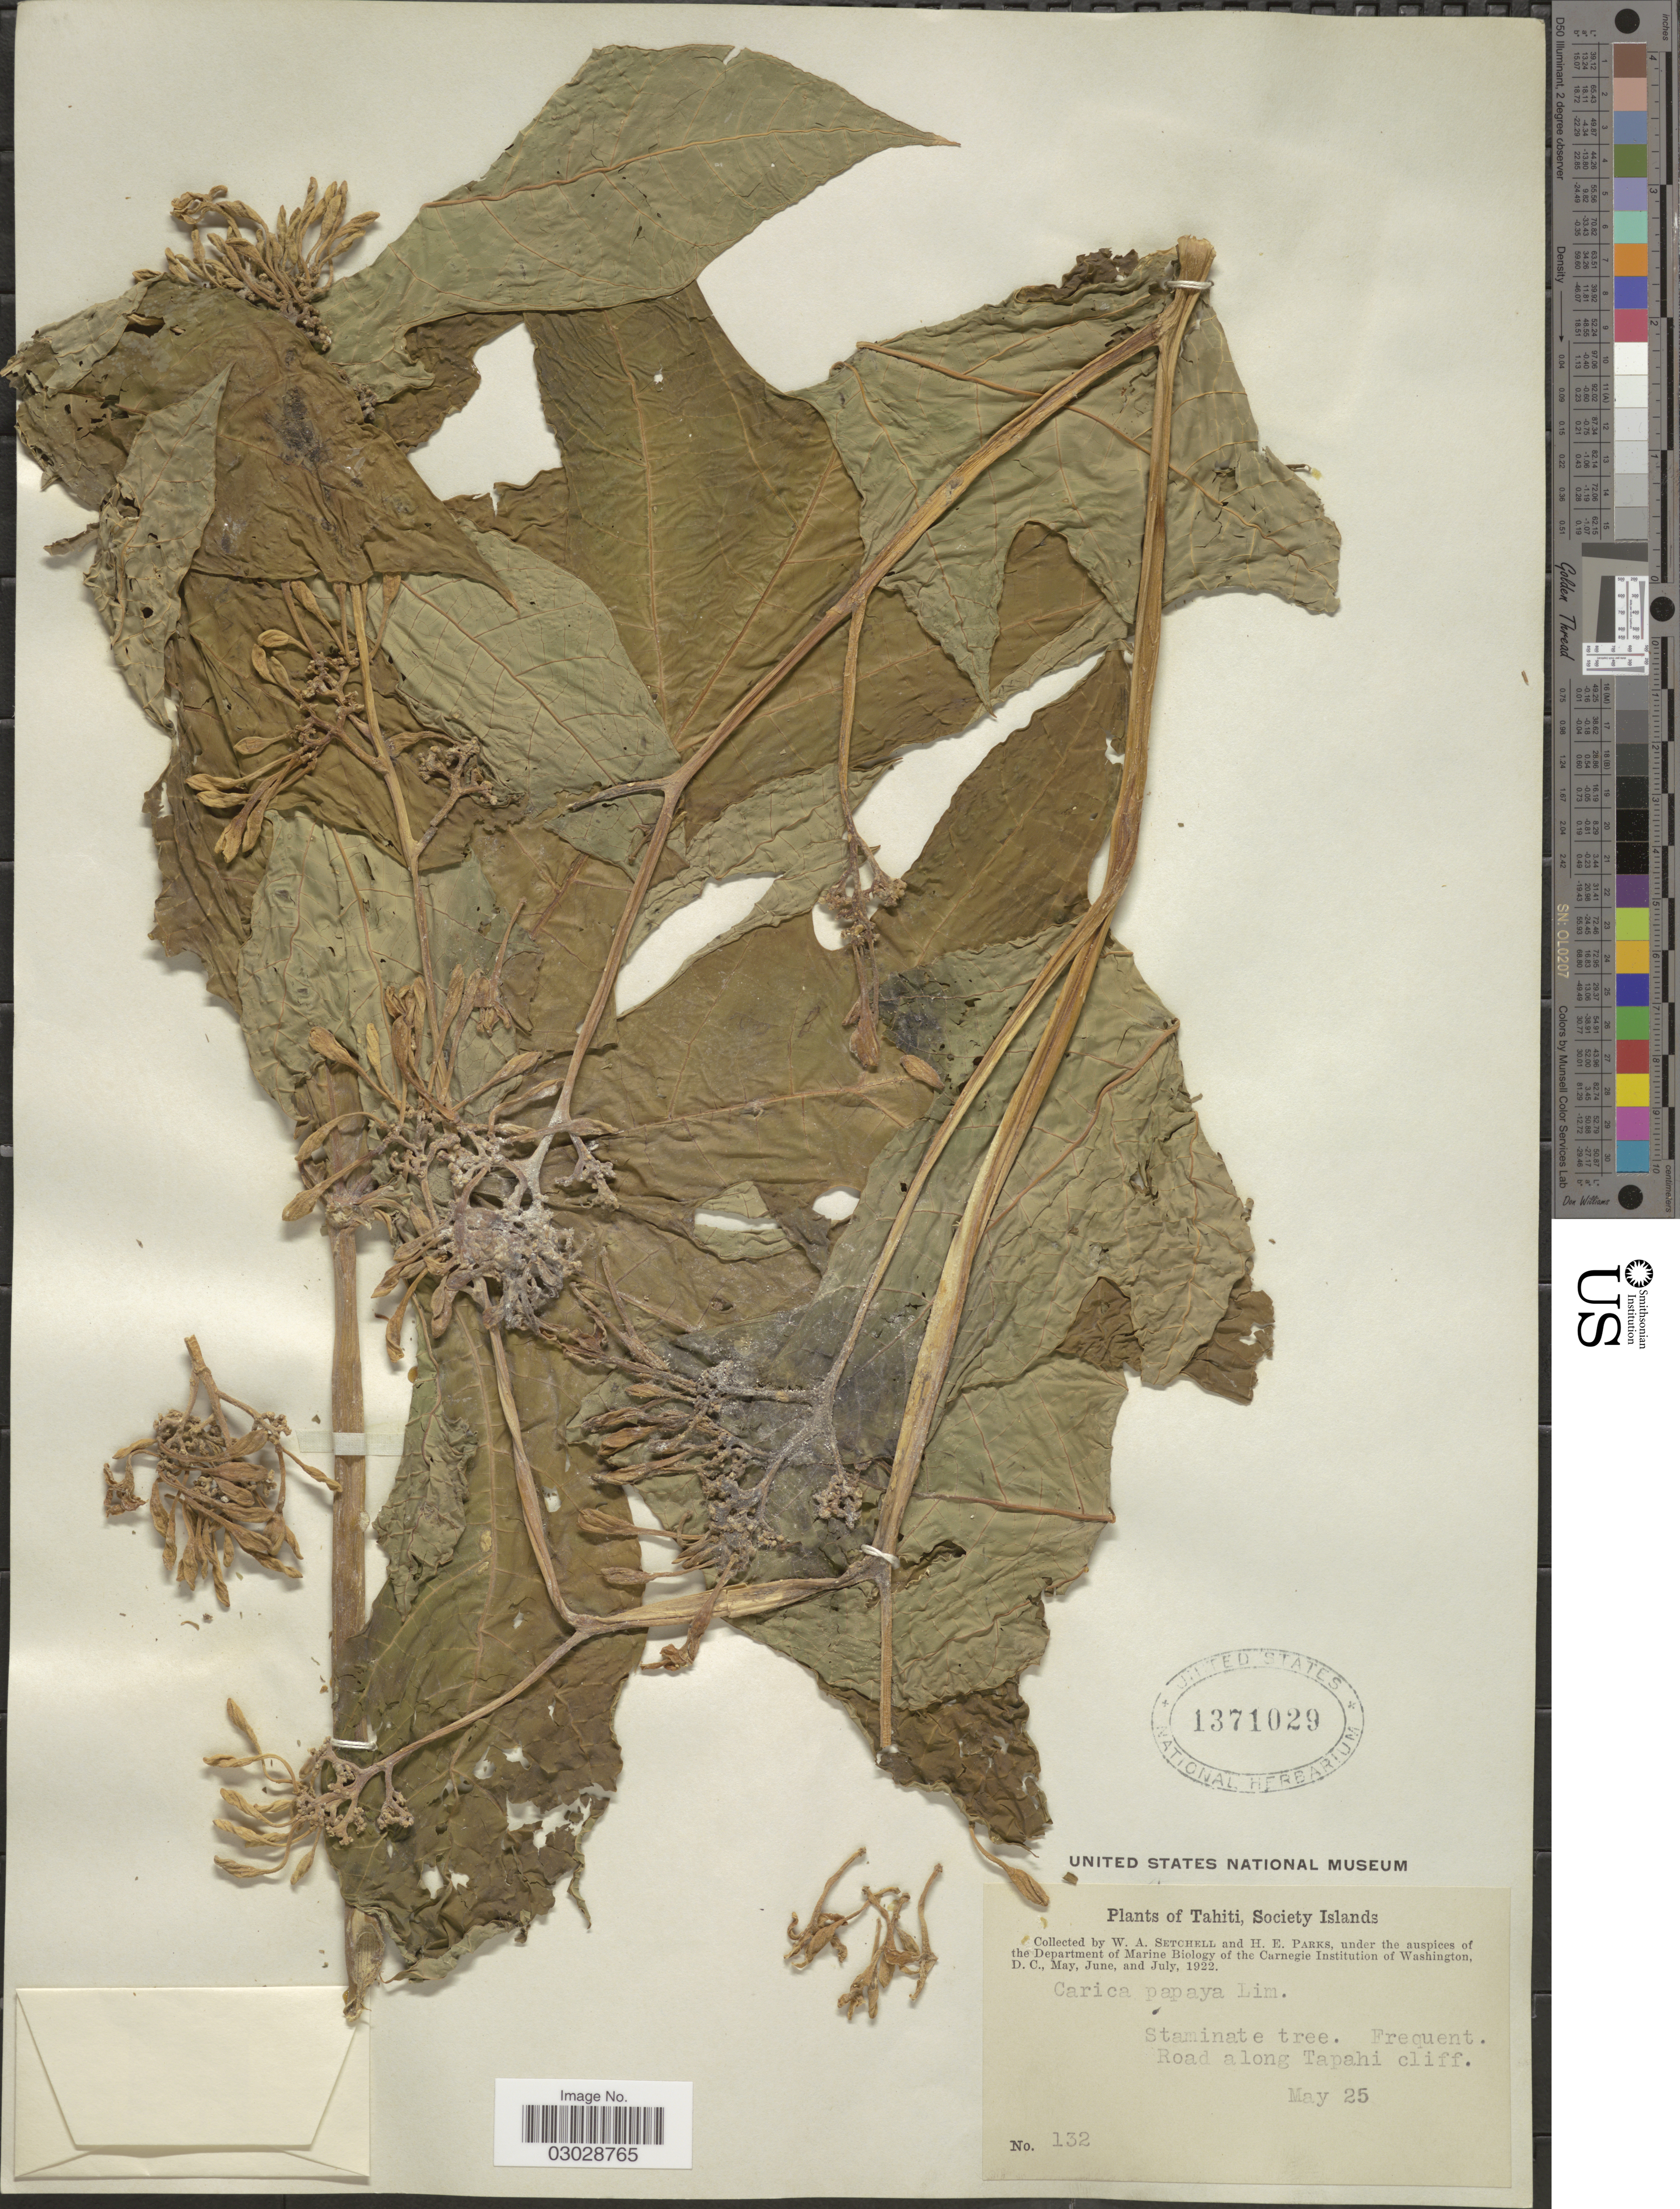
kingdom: Plantae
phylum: Tracheophyta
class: Magnoliopsida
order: Brassicales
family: Caricaceae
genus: Carica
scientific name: Carica papaya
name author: L.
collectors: W. Setchell & H. E. Parks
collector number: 132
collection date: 1922-05-25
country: French Polynesia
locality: Society Islands. Road along Tapahi cliff.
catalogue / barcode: US 1371029